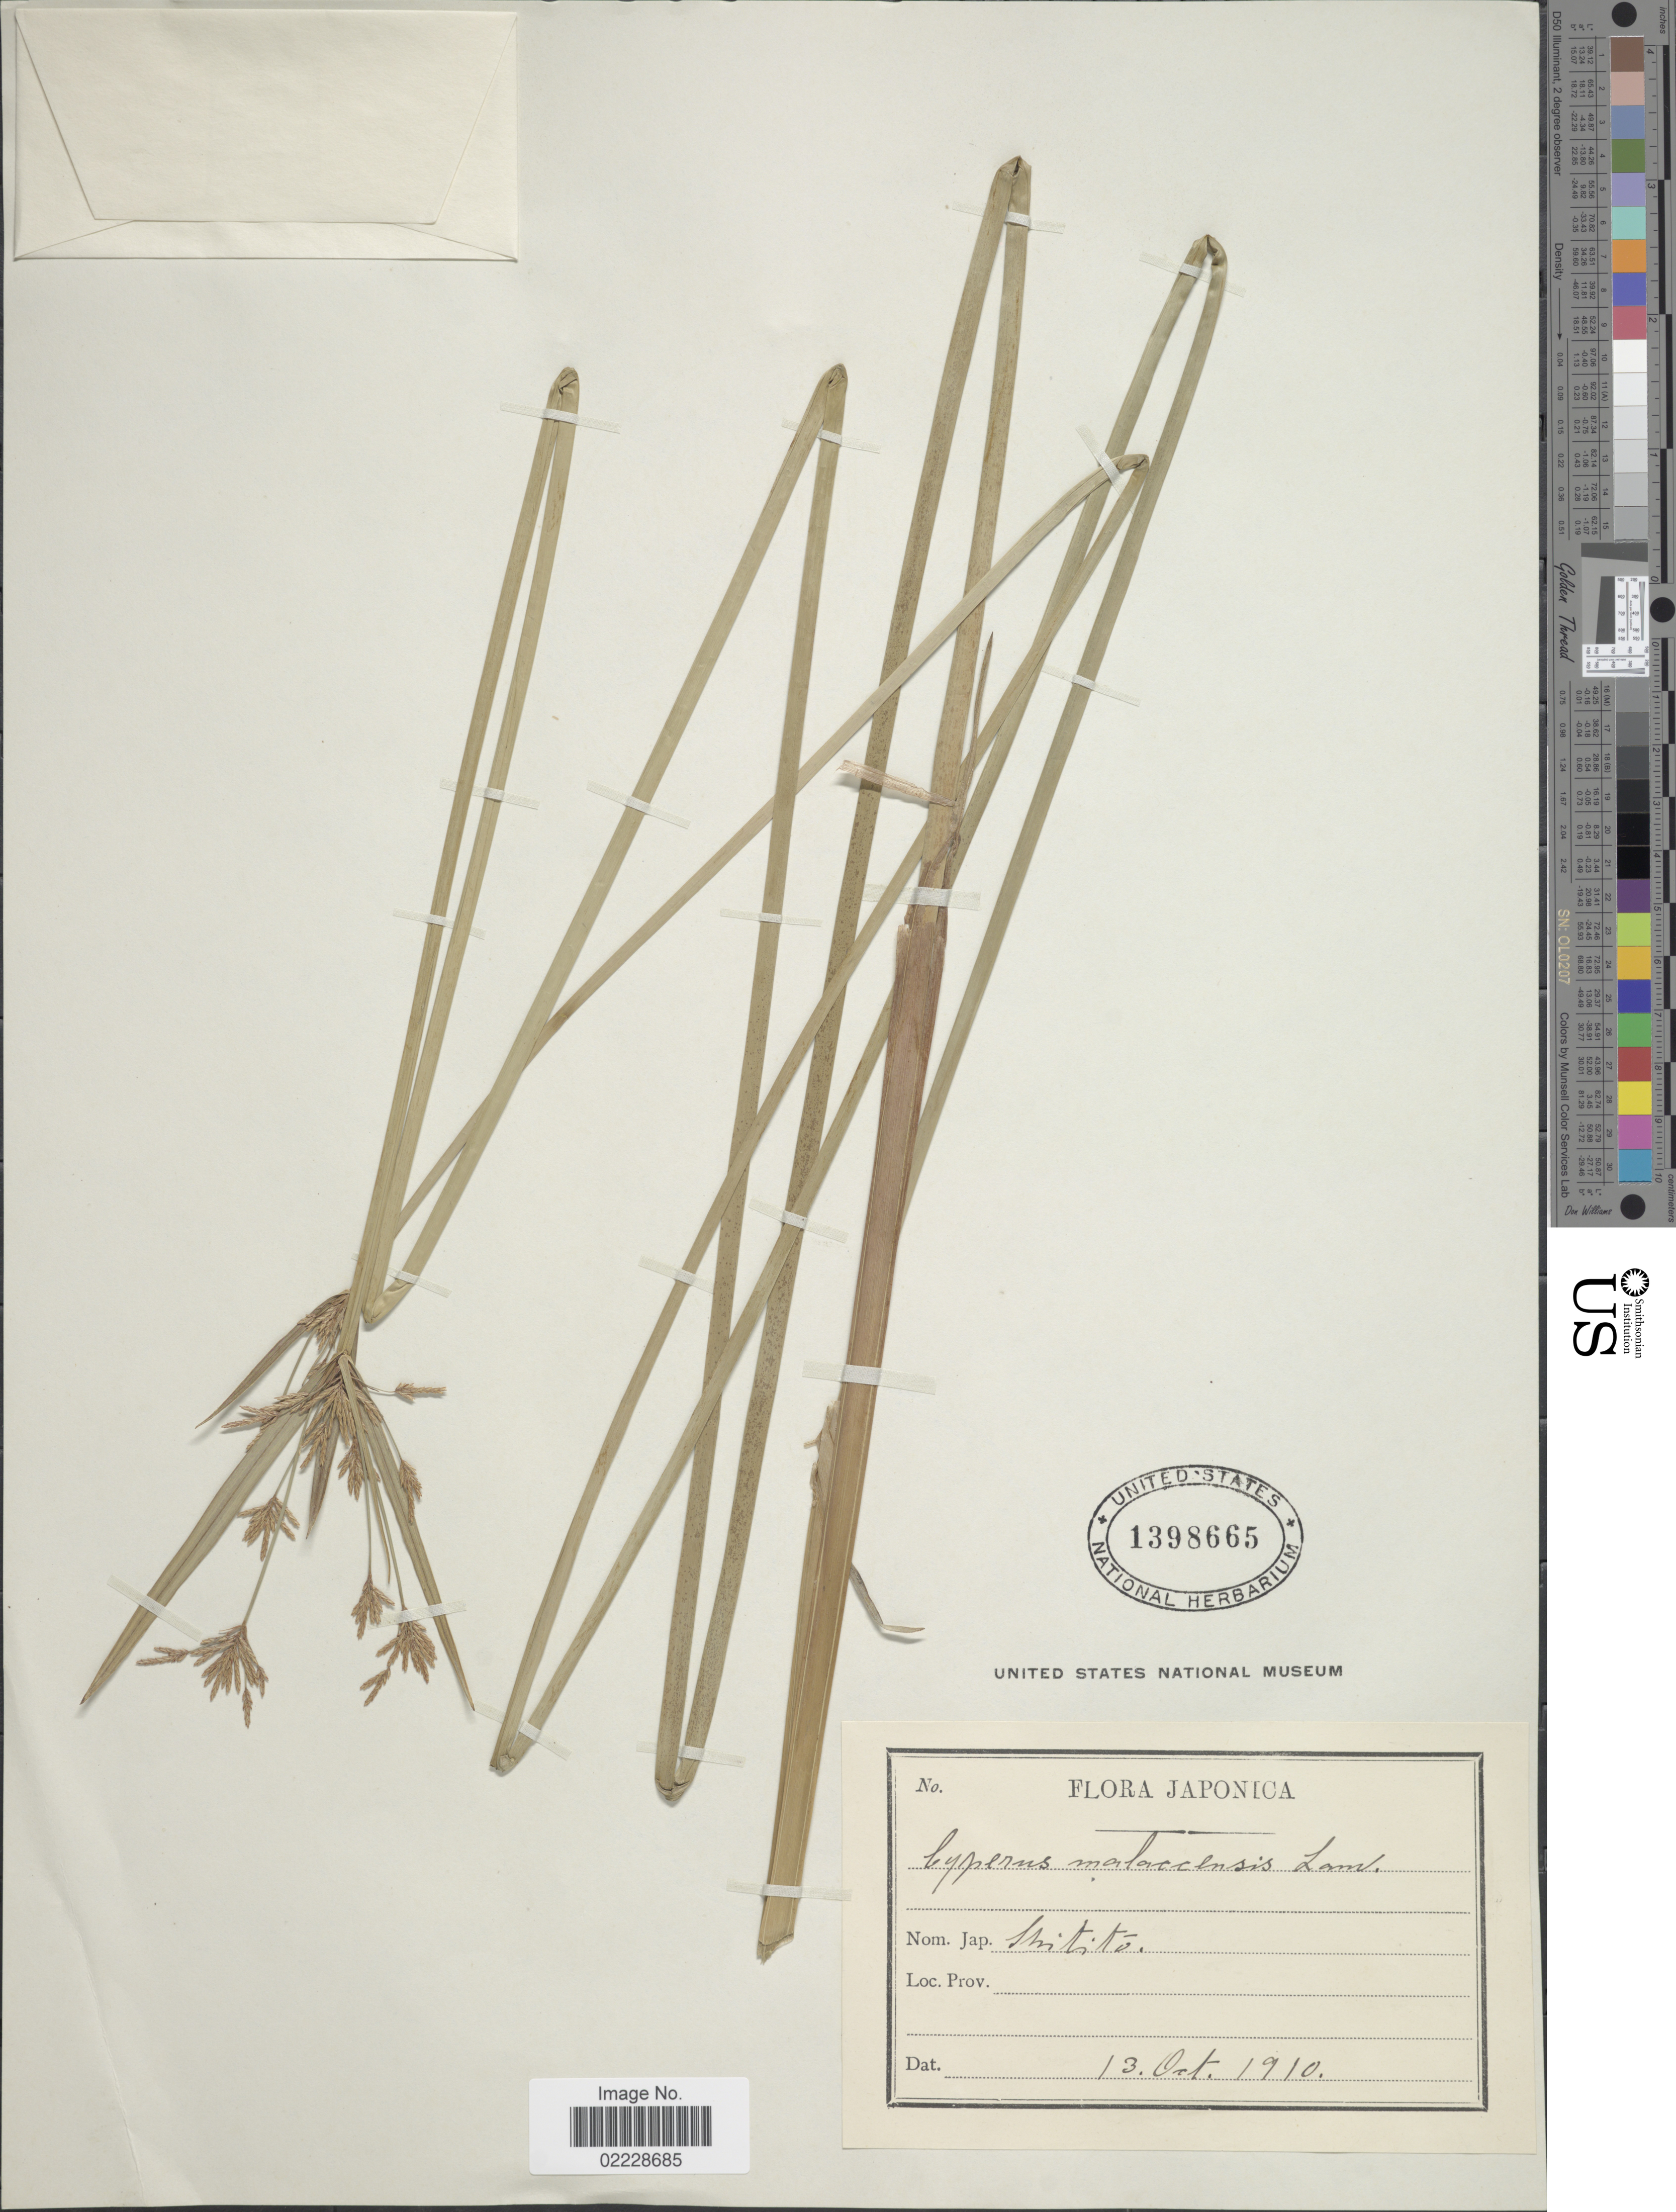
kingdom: Plantae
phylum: Tracheophyta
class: Liliopsida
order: Poales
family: Cyperaceae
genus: Cyperus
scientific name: Cyperus malaccensis subsp. monophyllus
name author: (Vahl) T. Koyama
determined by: Strong, Mark T., (BOT), Smithsonian Institution - National Museum of Natural History (UNITED STATES)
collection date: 1910-10-13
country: Japan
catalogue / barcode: US 1398665